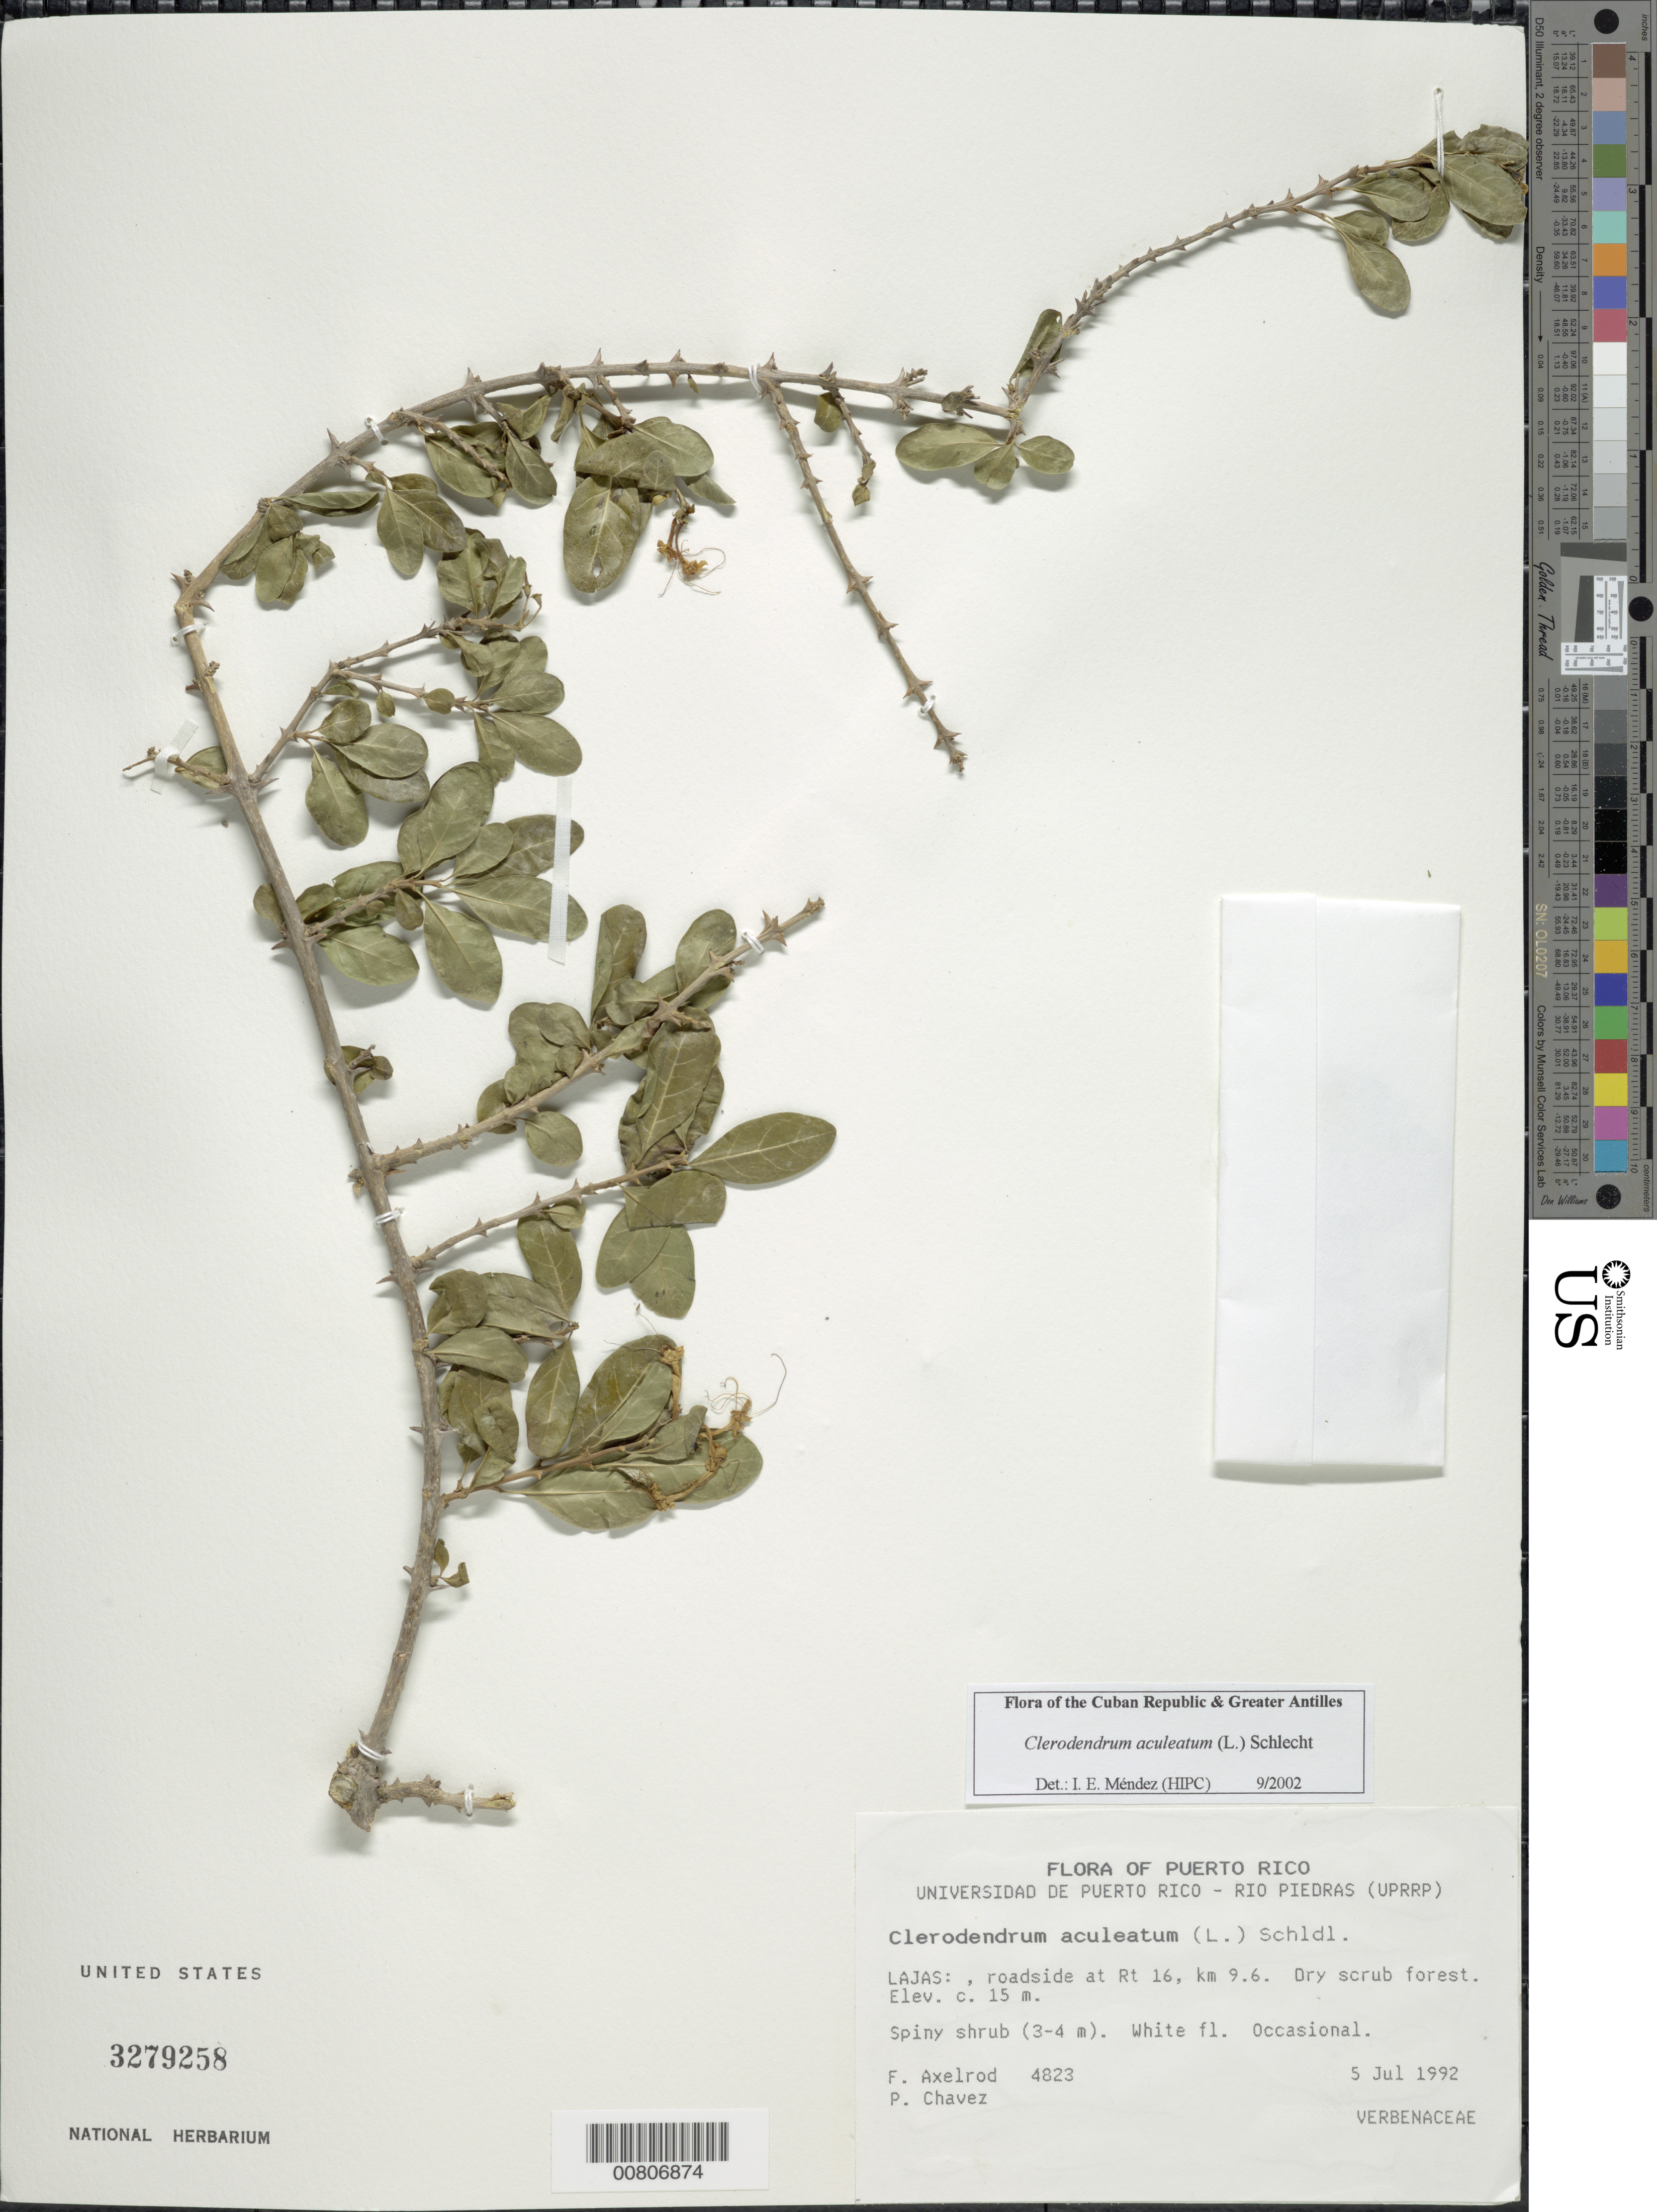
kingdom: Plantae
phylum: Tracheophyta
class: Magnoliopsida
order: Lamiales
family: Lamiaceae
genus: Clerodendrum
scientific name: Clerodendrum aculeatum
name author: (L.) Schltdl.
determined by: Méndez, Isidro E., (HIPC)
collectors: F. S. Axelrod & P. Chavez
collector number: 4823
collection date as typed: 05 Jul 1992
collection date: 1992-07-05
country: Puerto Rico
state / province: Lajas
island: Puerto Rico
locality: Lajas, Rt. 16, km 9.6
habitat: Roadside, dry scrub forest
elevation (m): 15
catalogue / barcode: US 3279258